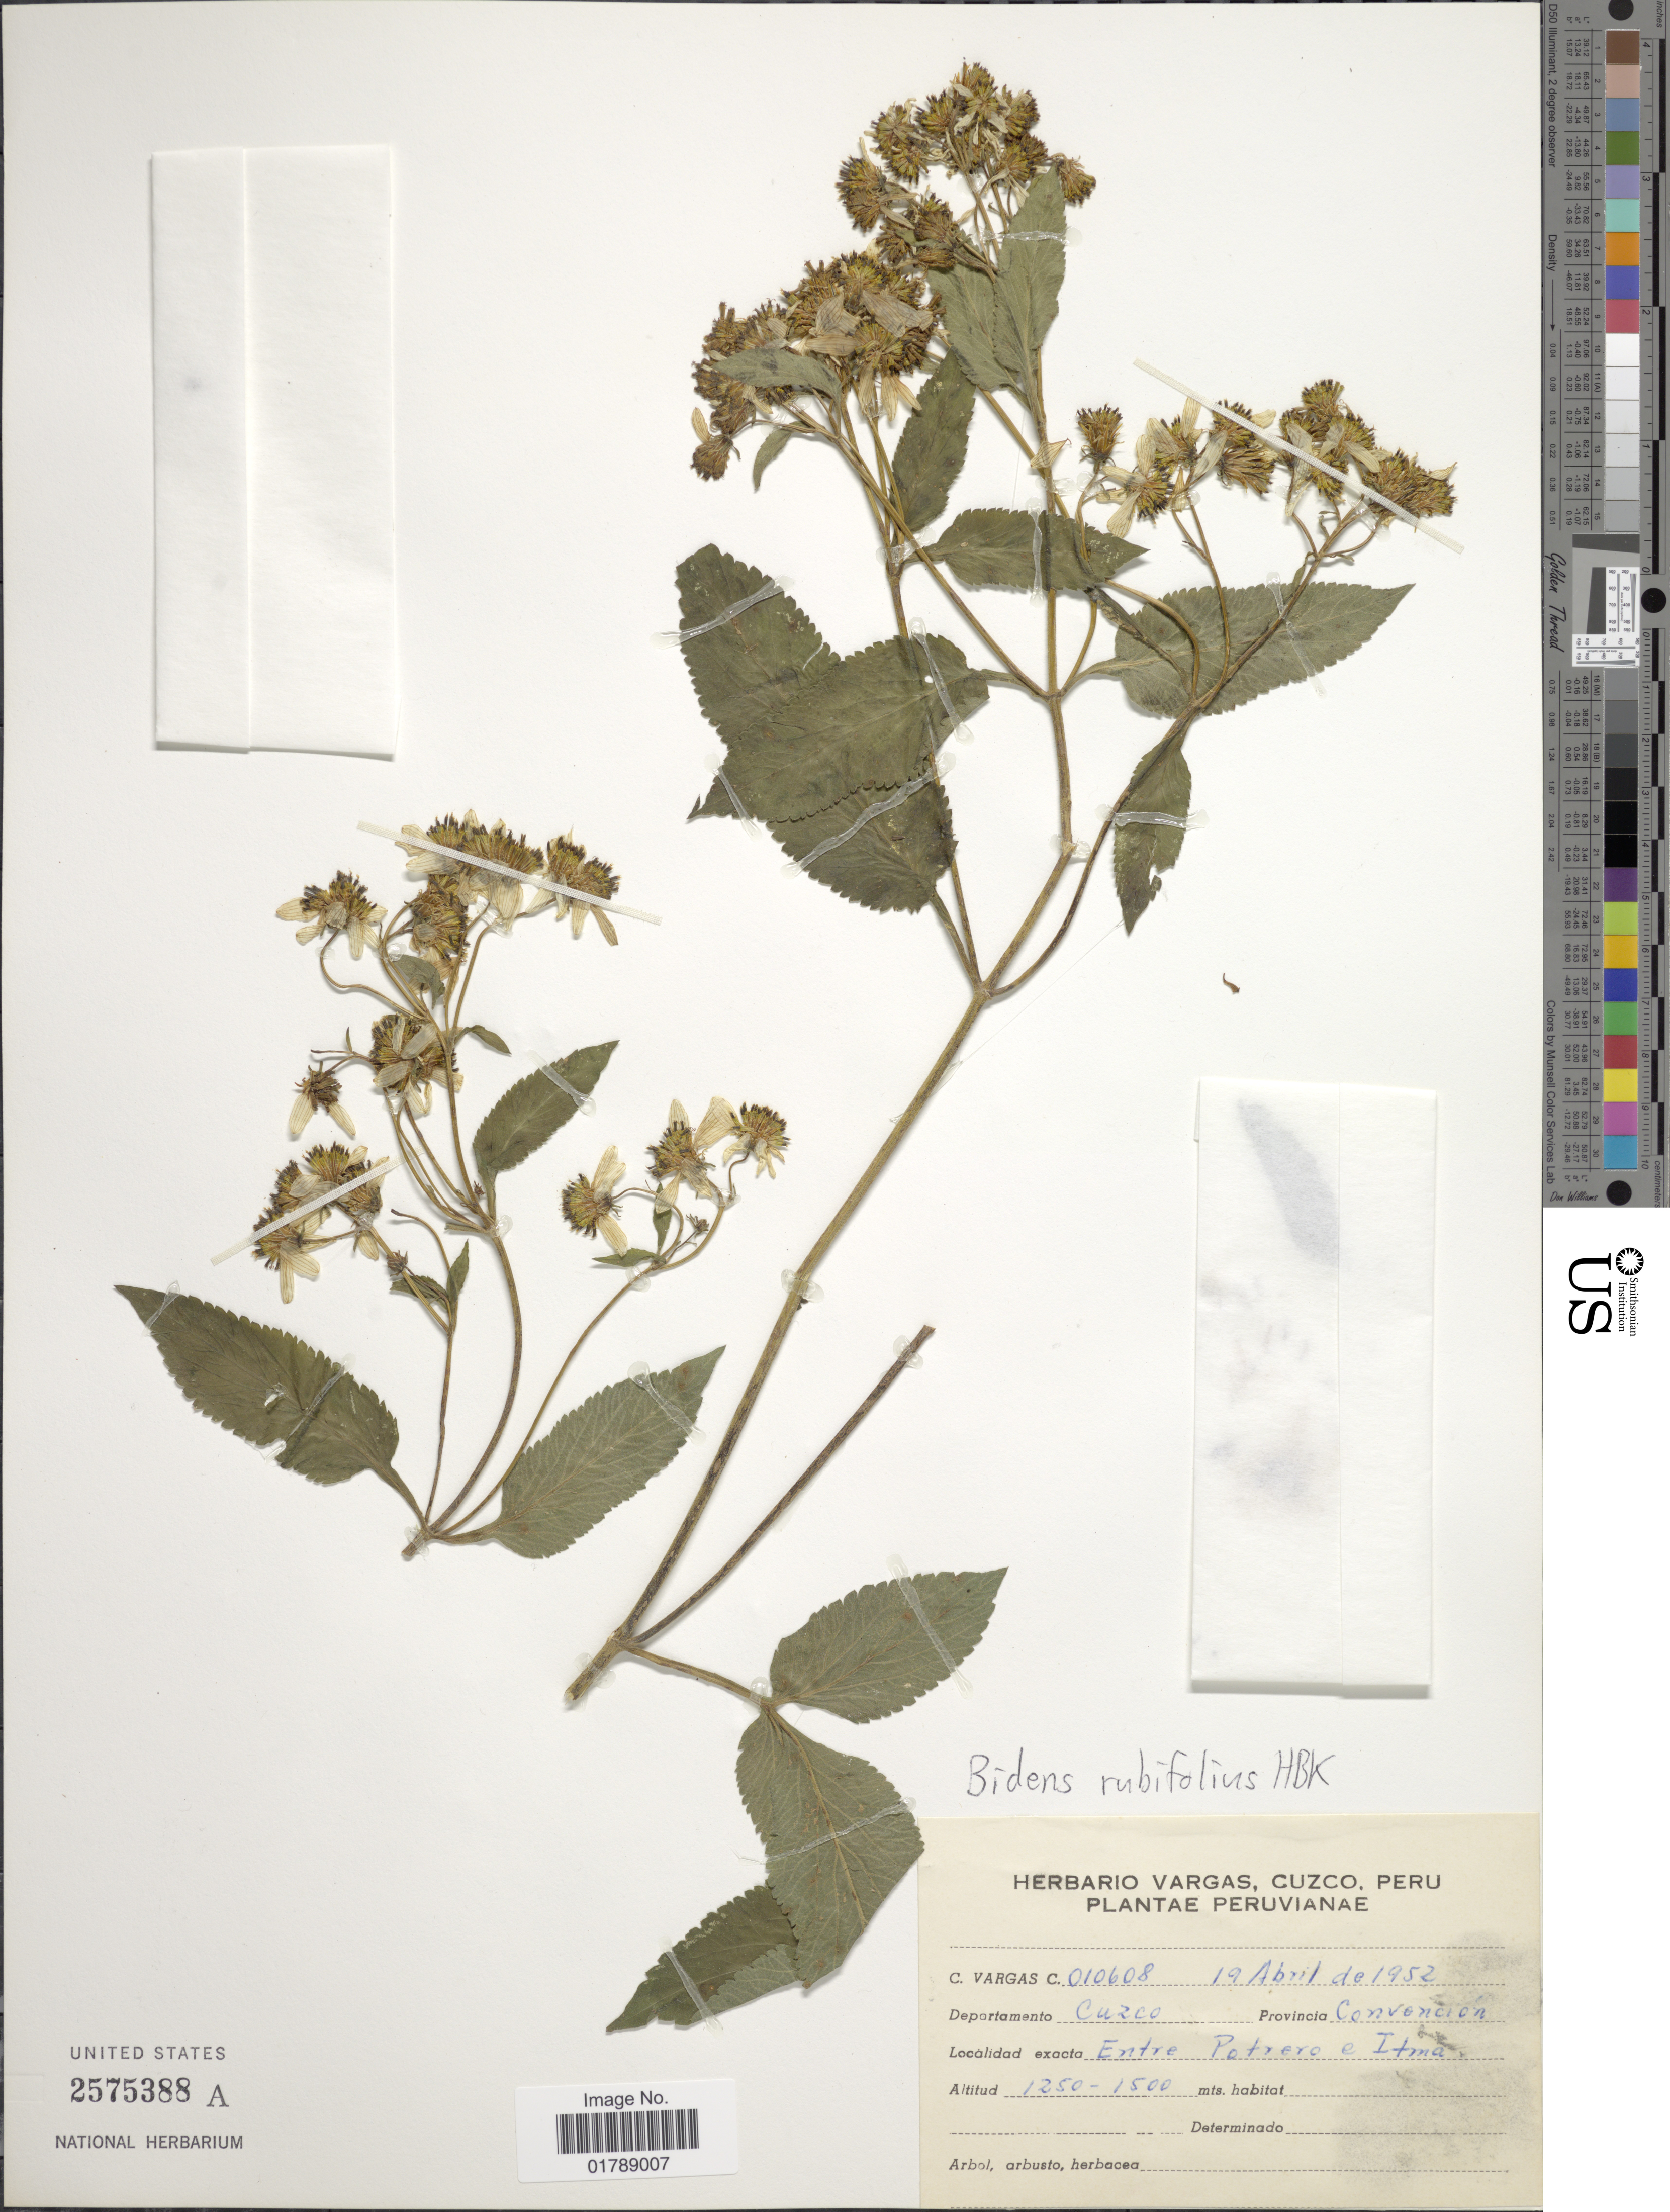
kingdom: Plantae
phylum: Tracheophyta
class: Magnoliopsida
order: Asterales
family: Asteraceae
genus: Bidens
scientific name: Bidens rubifolia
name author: Kunth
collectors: C. Vargas Calderón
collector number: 010608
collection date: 1952-04-19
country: Peru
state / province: Cusco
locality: Provincia Convencion. Entre Potrero e Itma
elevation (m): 1250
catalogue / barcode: US 2575388A